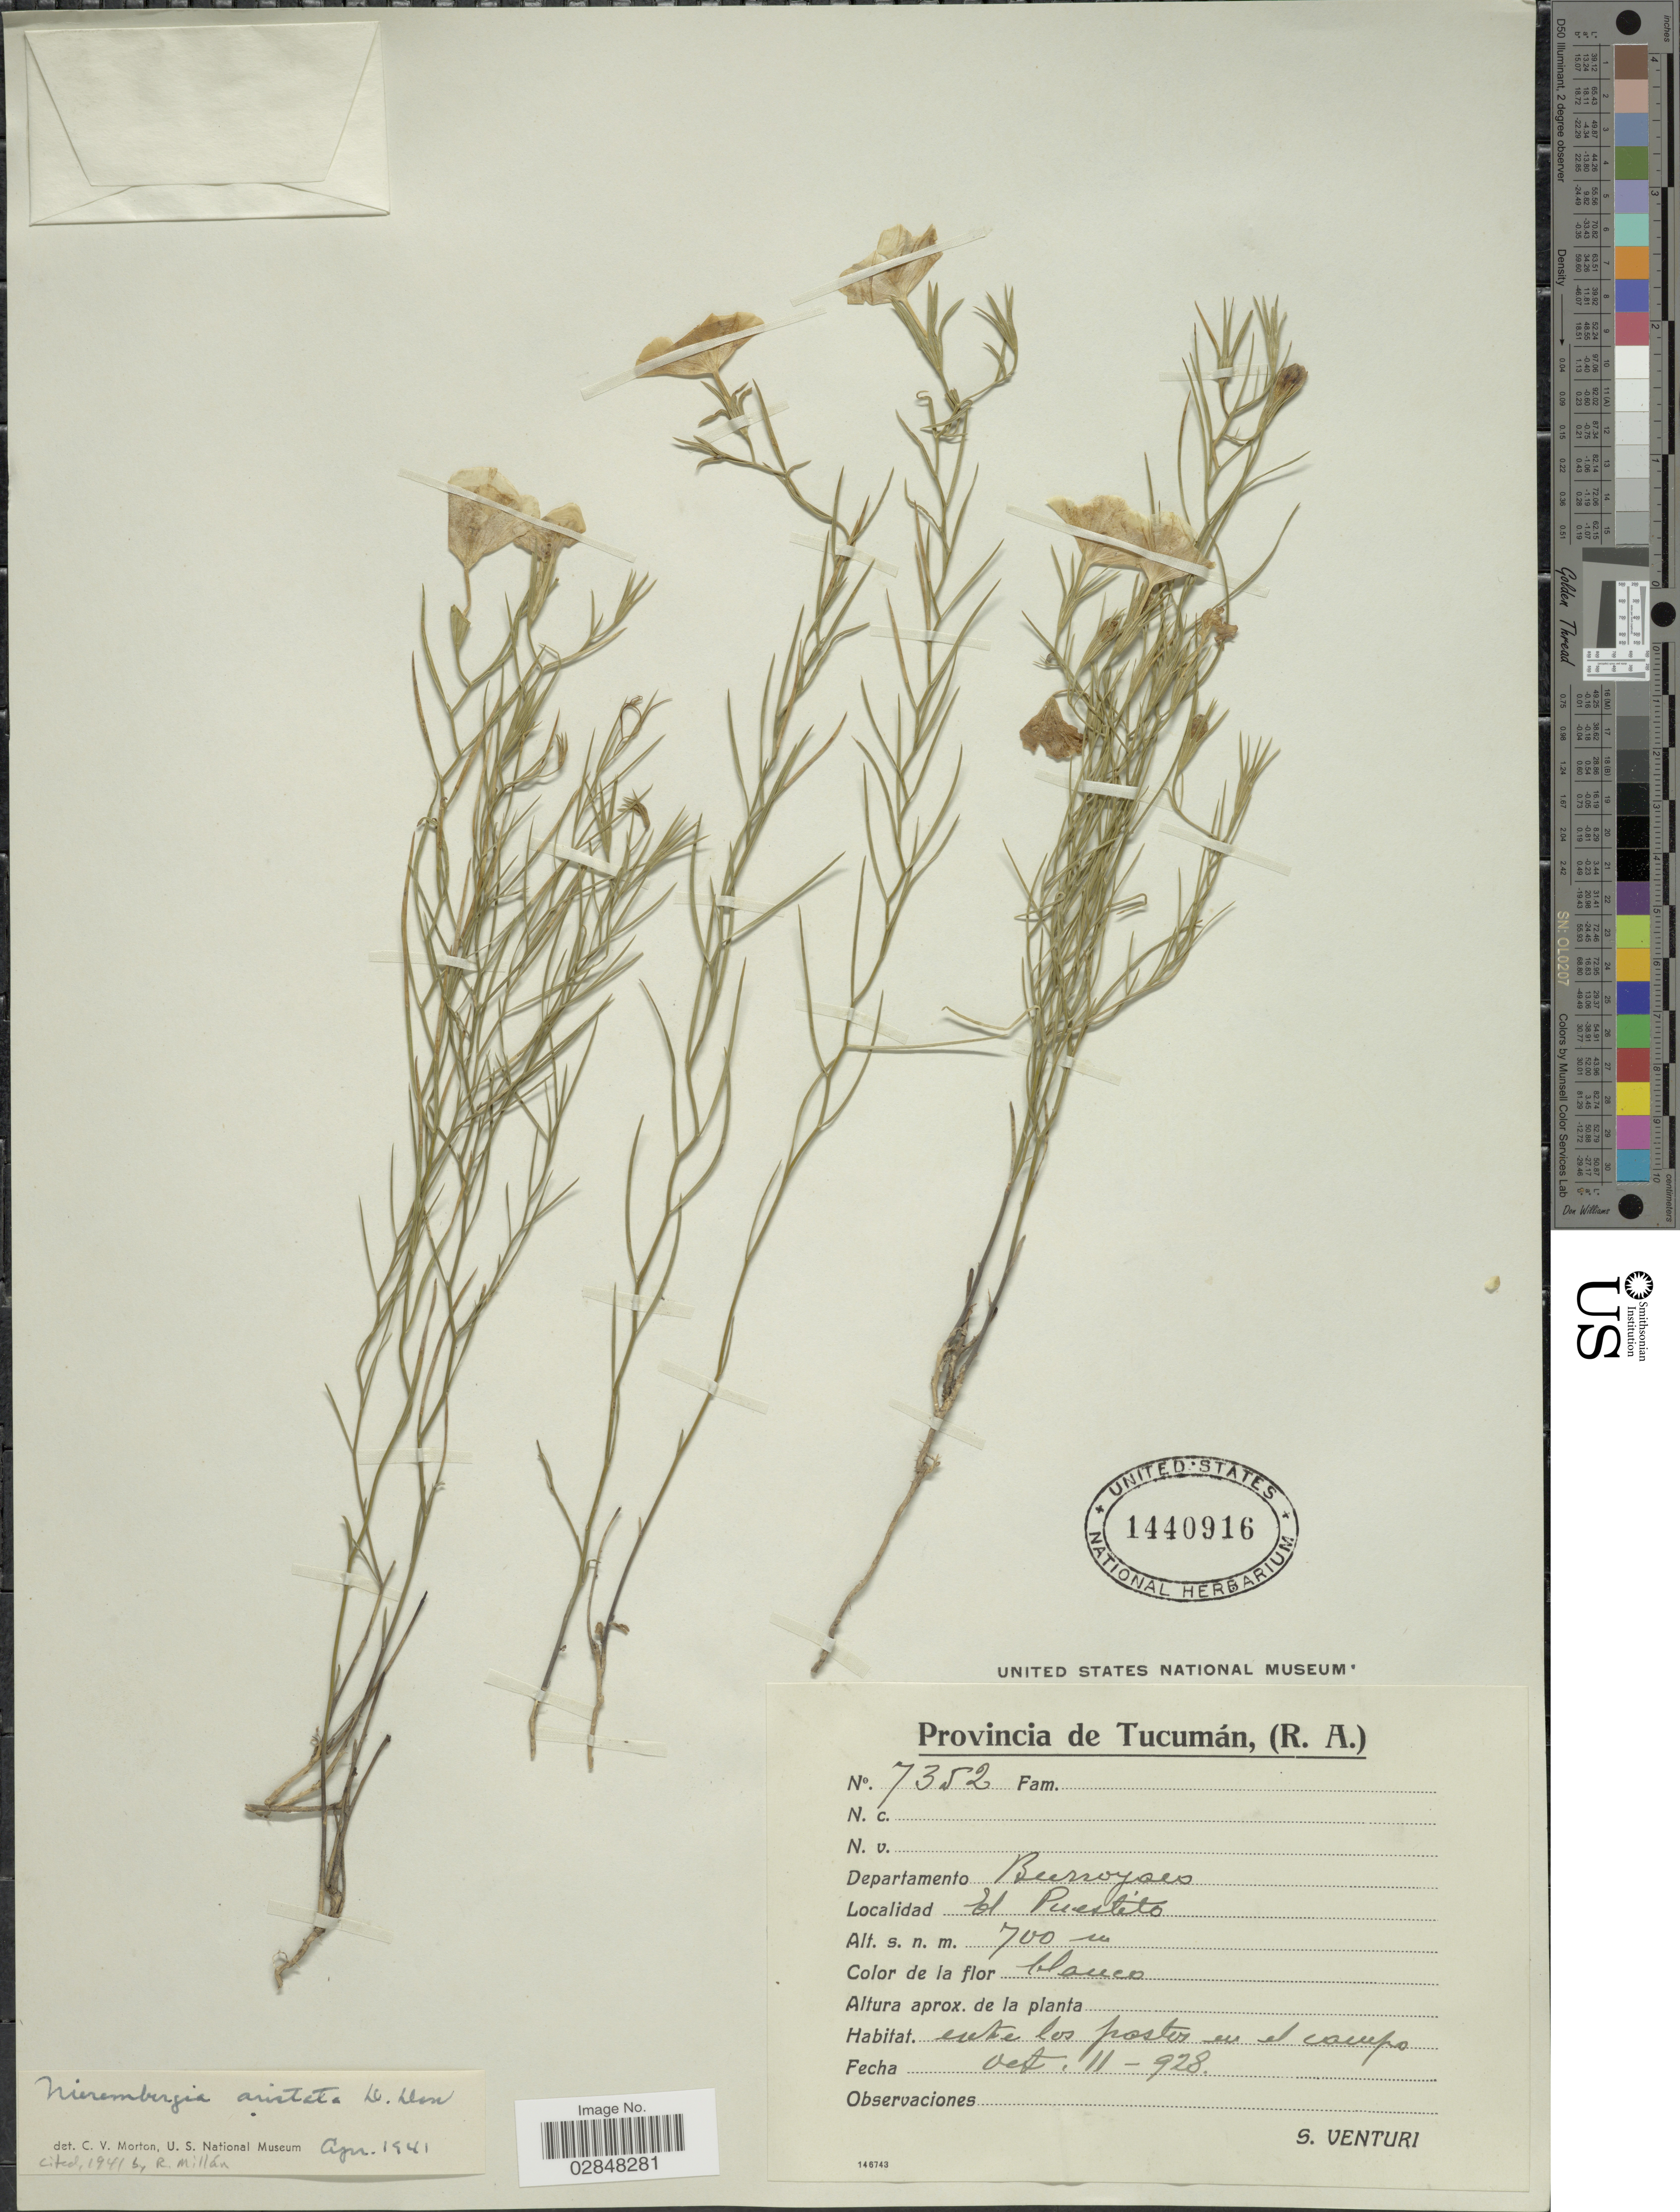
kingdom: Plantae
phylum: Tracheophyta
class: Magnoliopsida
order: Solanales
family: Solanaceae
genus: Nierembergia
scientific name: Nierembergia aristata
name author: D. Don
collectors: S. Venturi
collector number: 7352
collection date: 1928-10-11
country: Argentina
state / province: Tucuman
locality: Departamento Burroyaco. El Puestito.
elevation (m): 700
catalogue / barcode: US 1440916